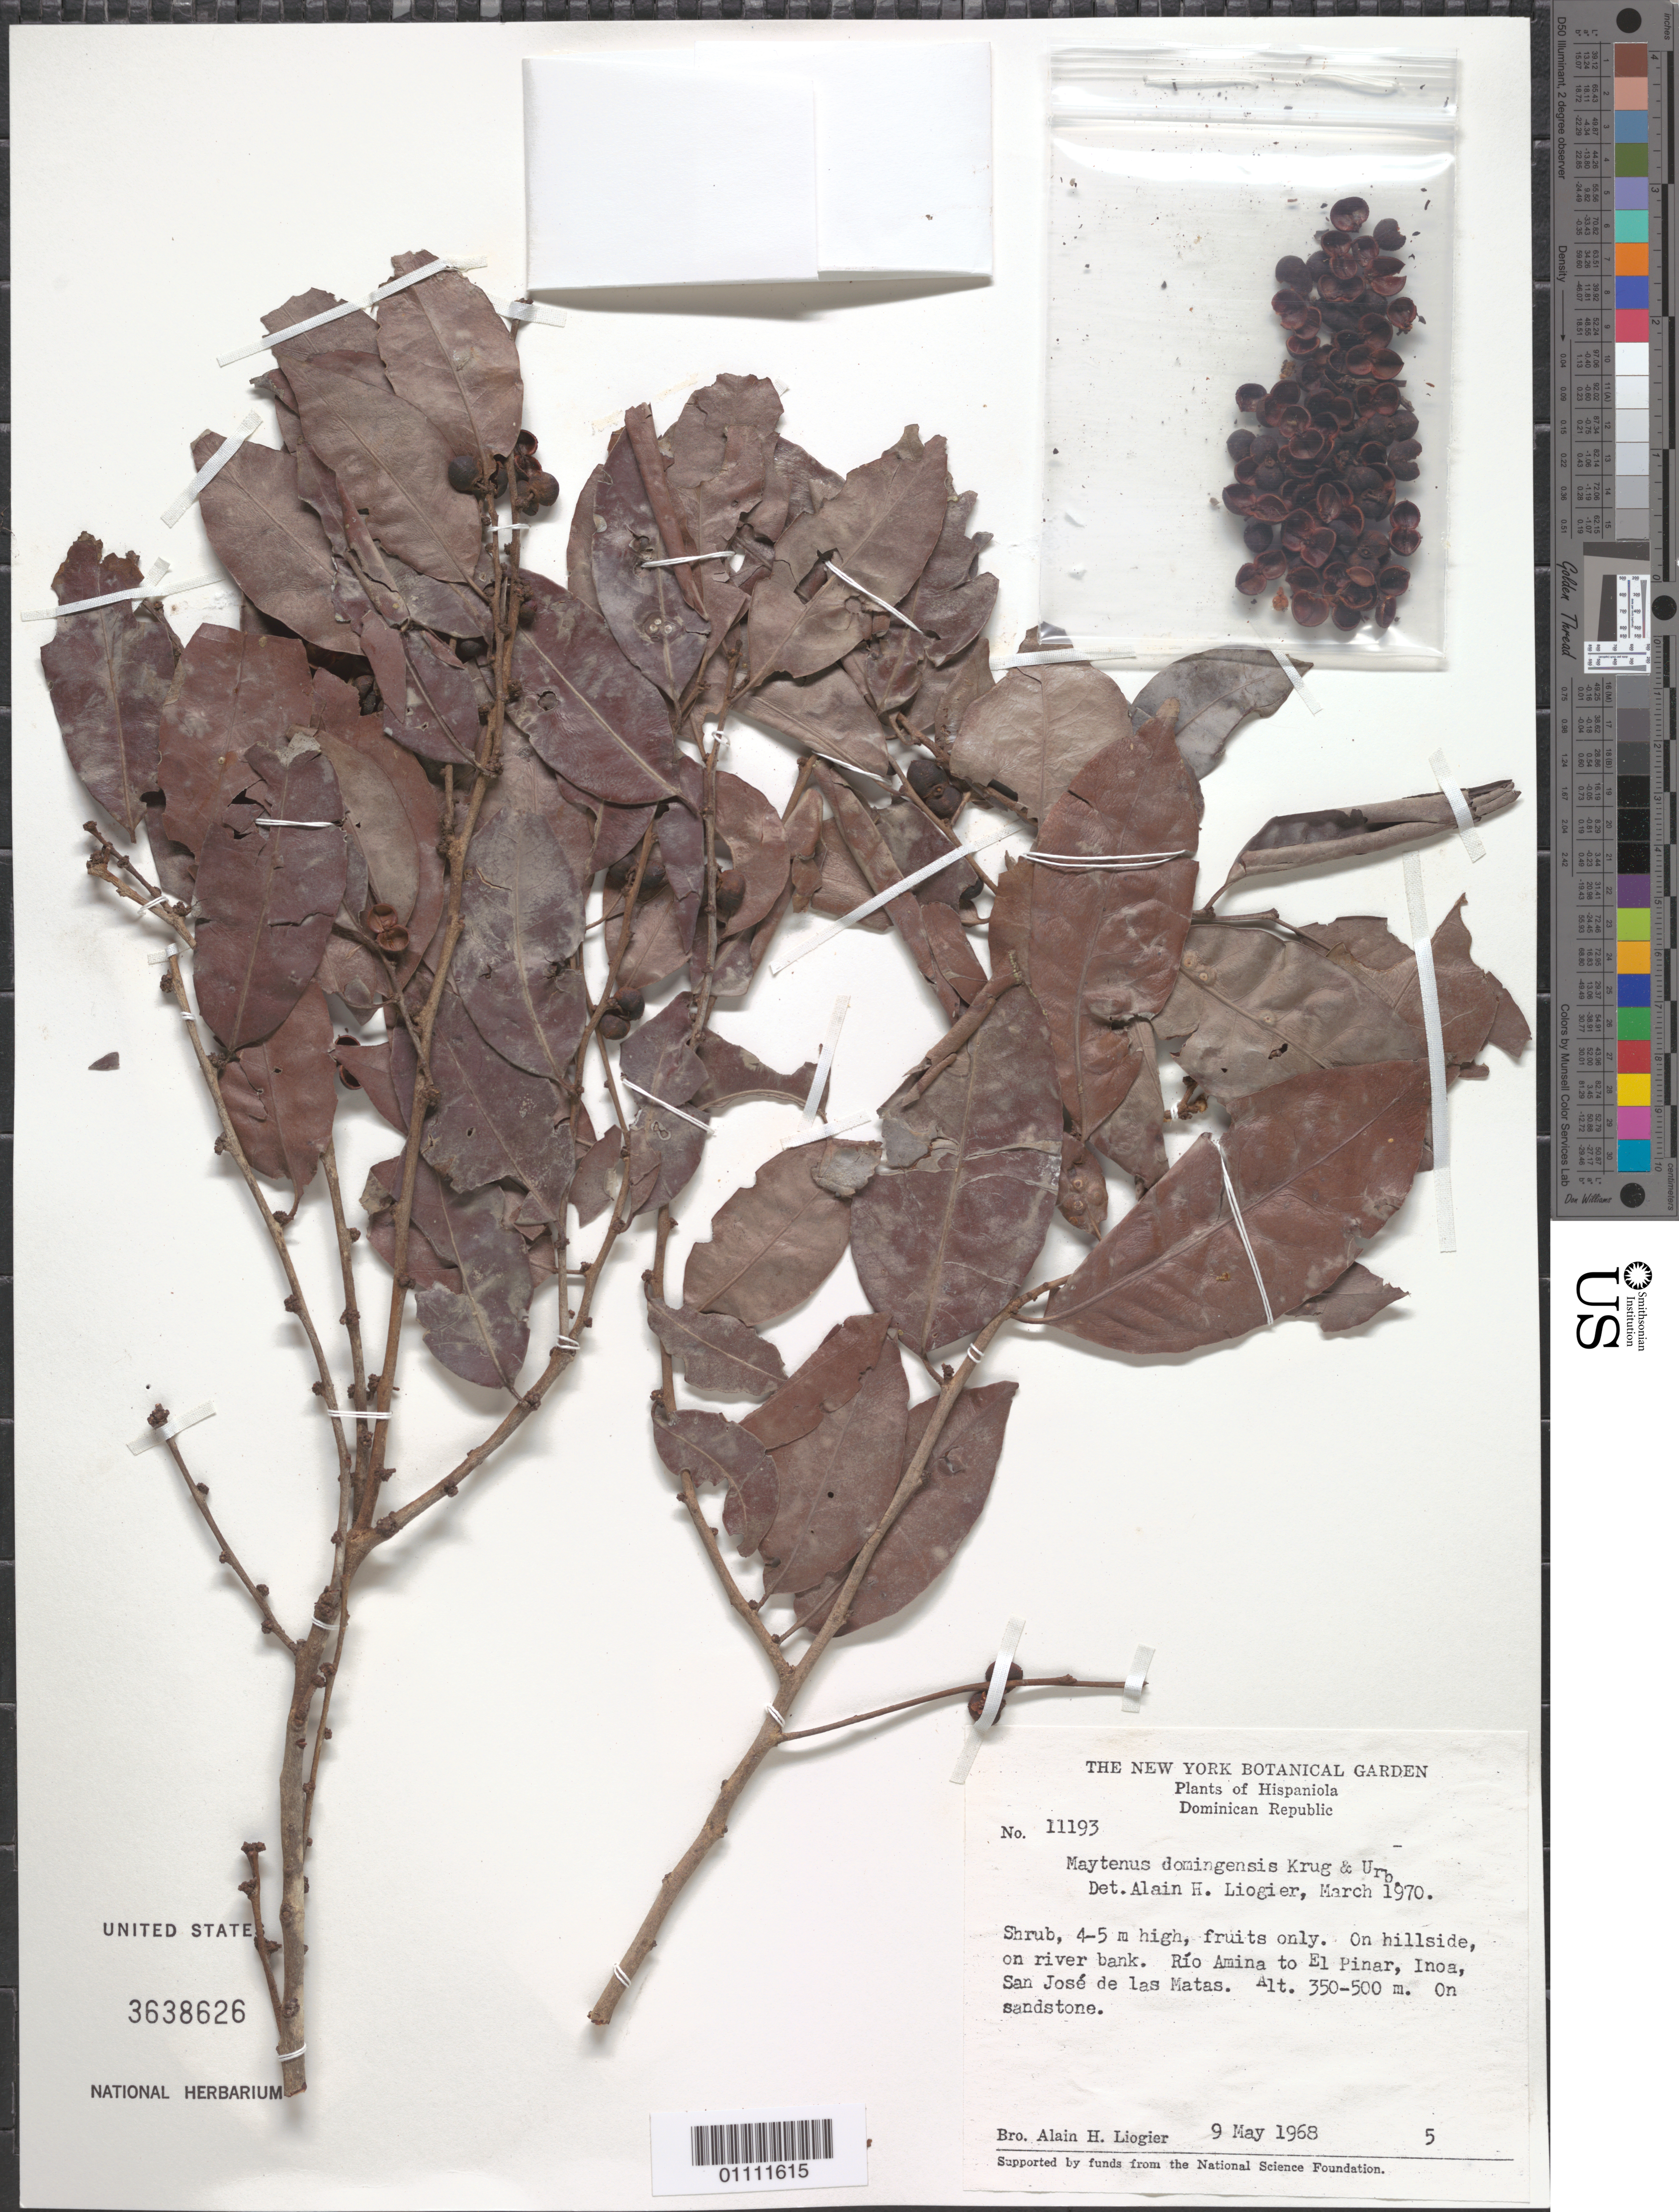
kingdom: Plantae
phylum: Tracheophyta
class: Magnoliopsida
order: Celastrales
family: Celastraceae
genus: Maytenus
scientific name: Maytenus domingensis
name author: Krug & Urb.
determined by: Liogier, Alain H.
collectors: A. H. Liogier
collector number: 11193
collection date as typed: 09 May 1968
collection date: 1968-05-09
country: Dominican Republic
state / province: Santiago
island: Hispaniola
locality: Río Amina to El Pinar, Inoa, San José de las Matas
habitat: On hillside, on river bank, on sandstone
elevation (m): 350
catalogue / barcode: US 3638626